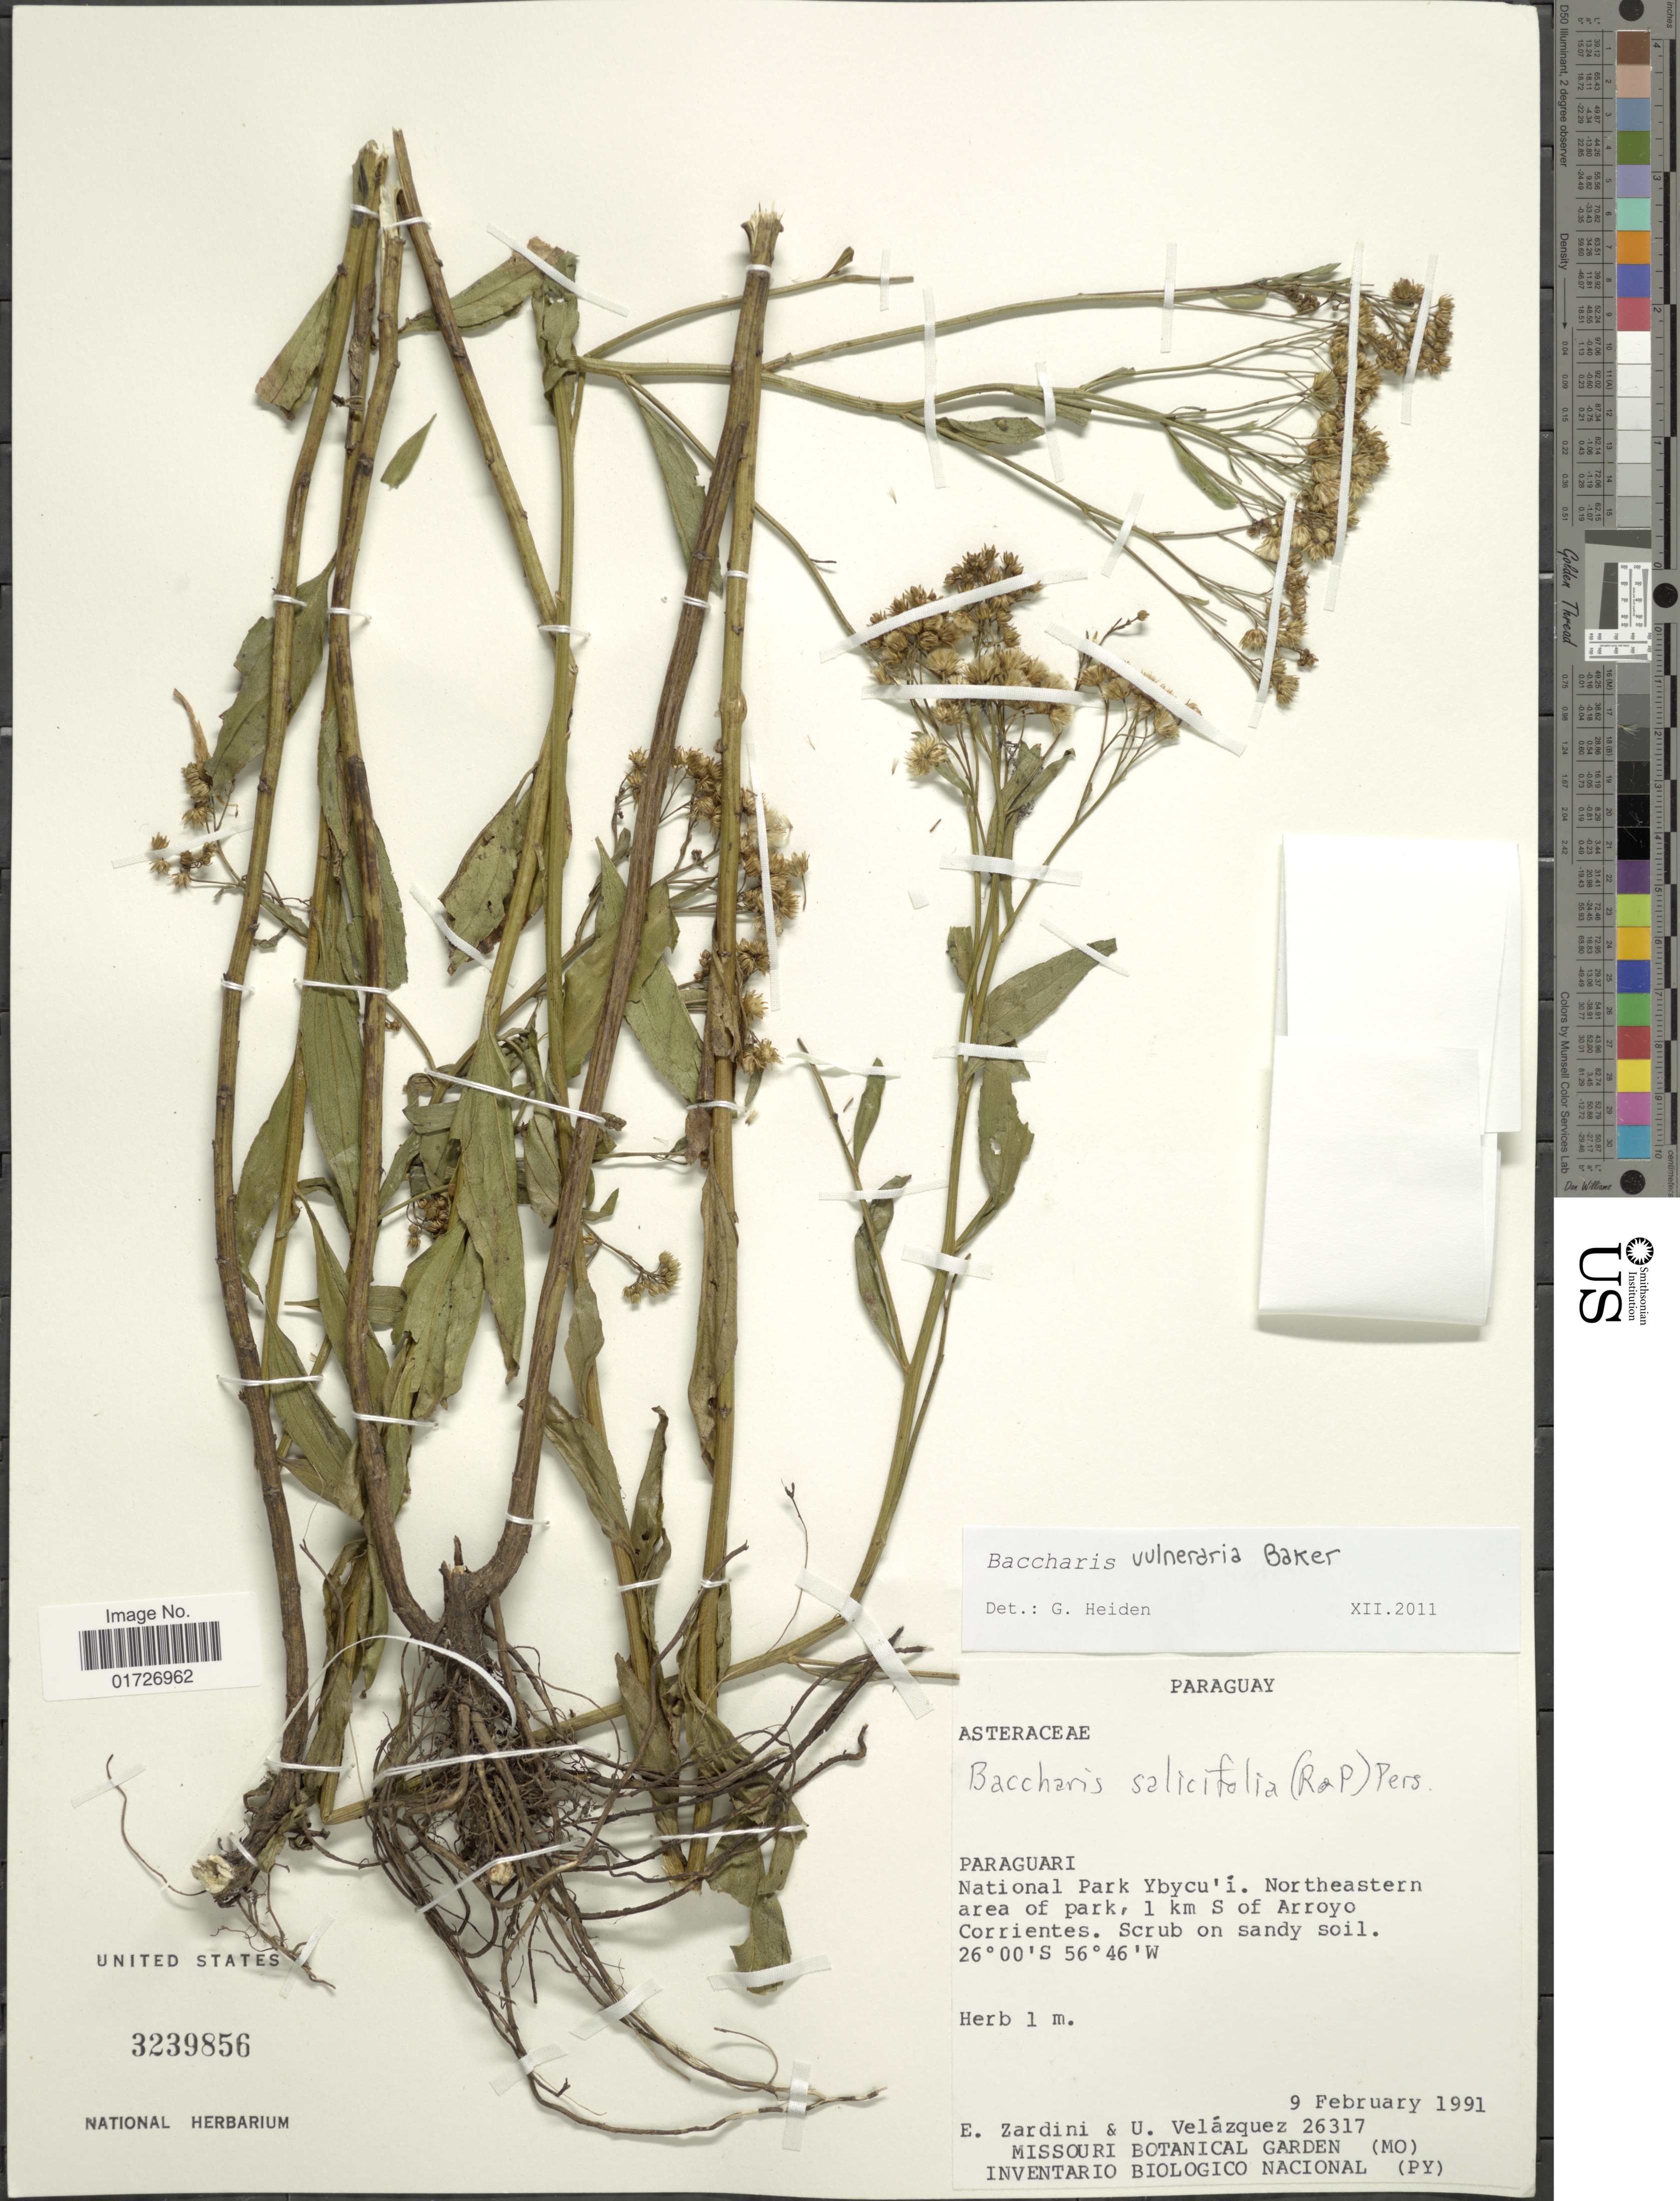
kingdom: Plantae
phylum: Tracheophyta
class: Magnoliopsida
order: Asterales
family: Asteraceae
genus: Baccharis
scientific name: Baccharis vulneraria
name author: Baker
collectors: E. M. Zardini & U. Velázquez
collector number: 26317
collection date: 1991-02-09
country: Paraguay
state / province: Paraguari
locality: National Park Ybycu'i. Northeastern area of park, 1 Km S of Arroyo.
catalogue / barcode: US 3239856